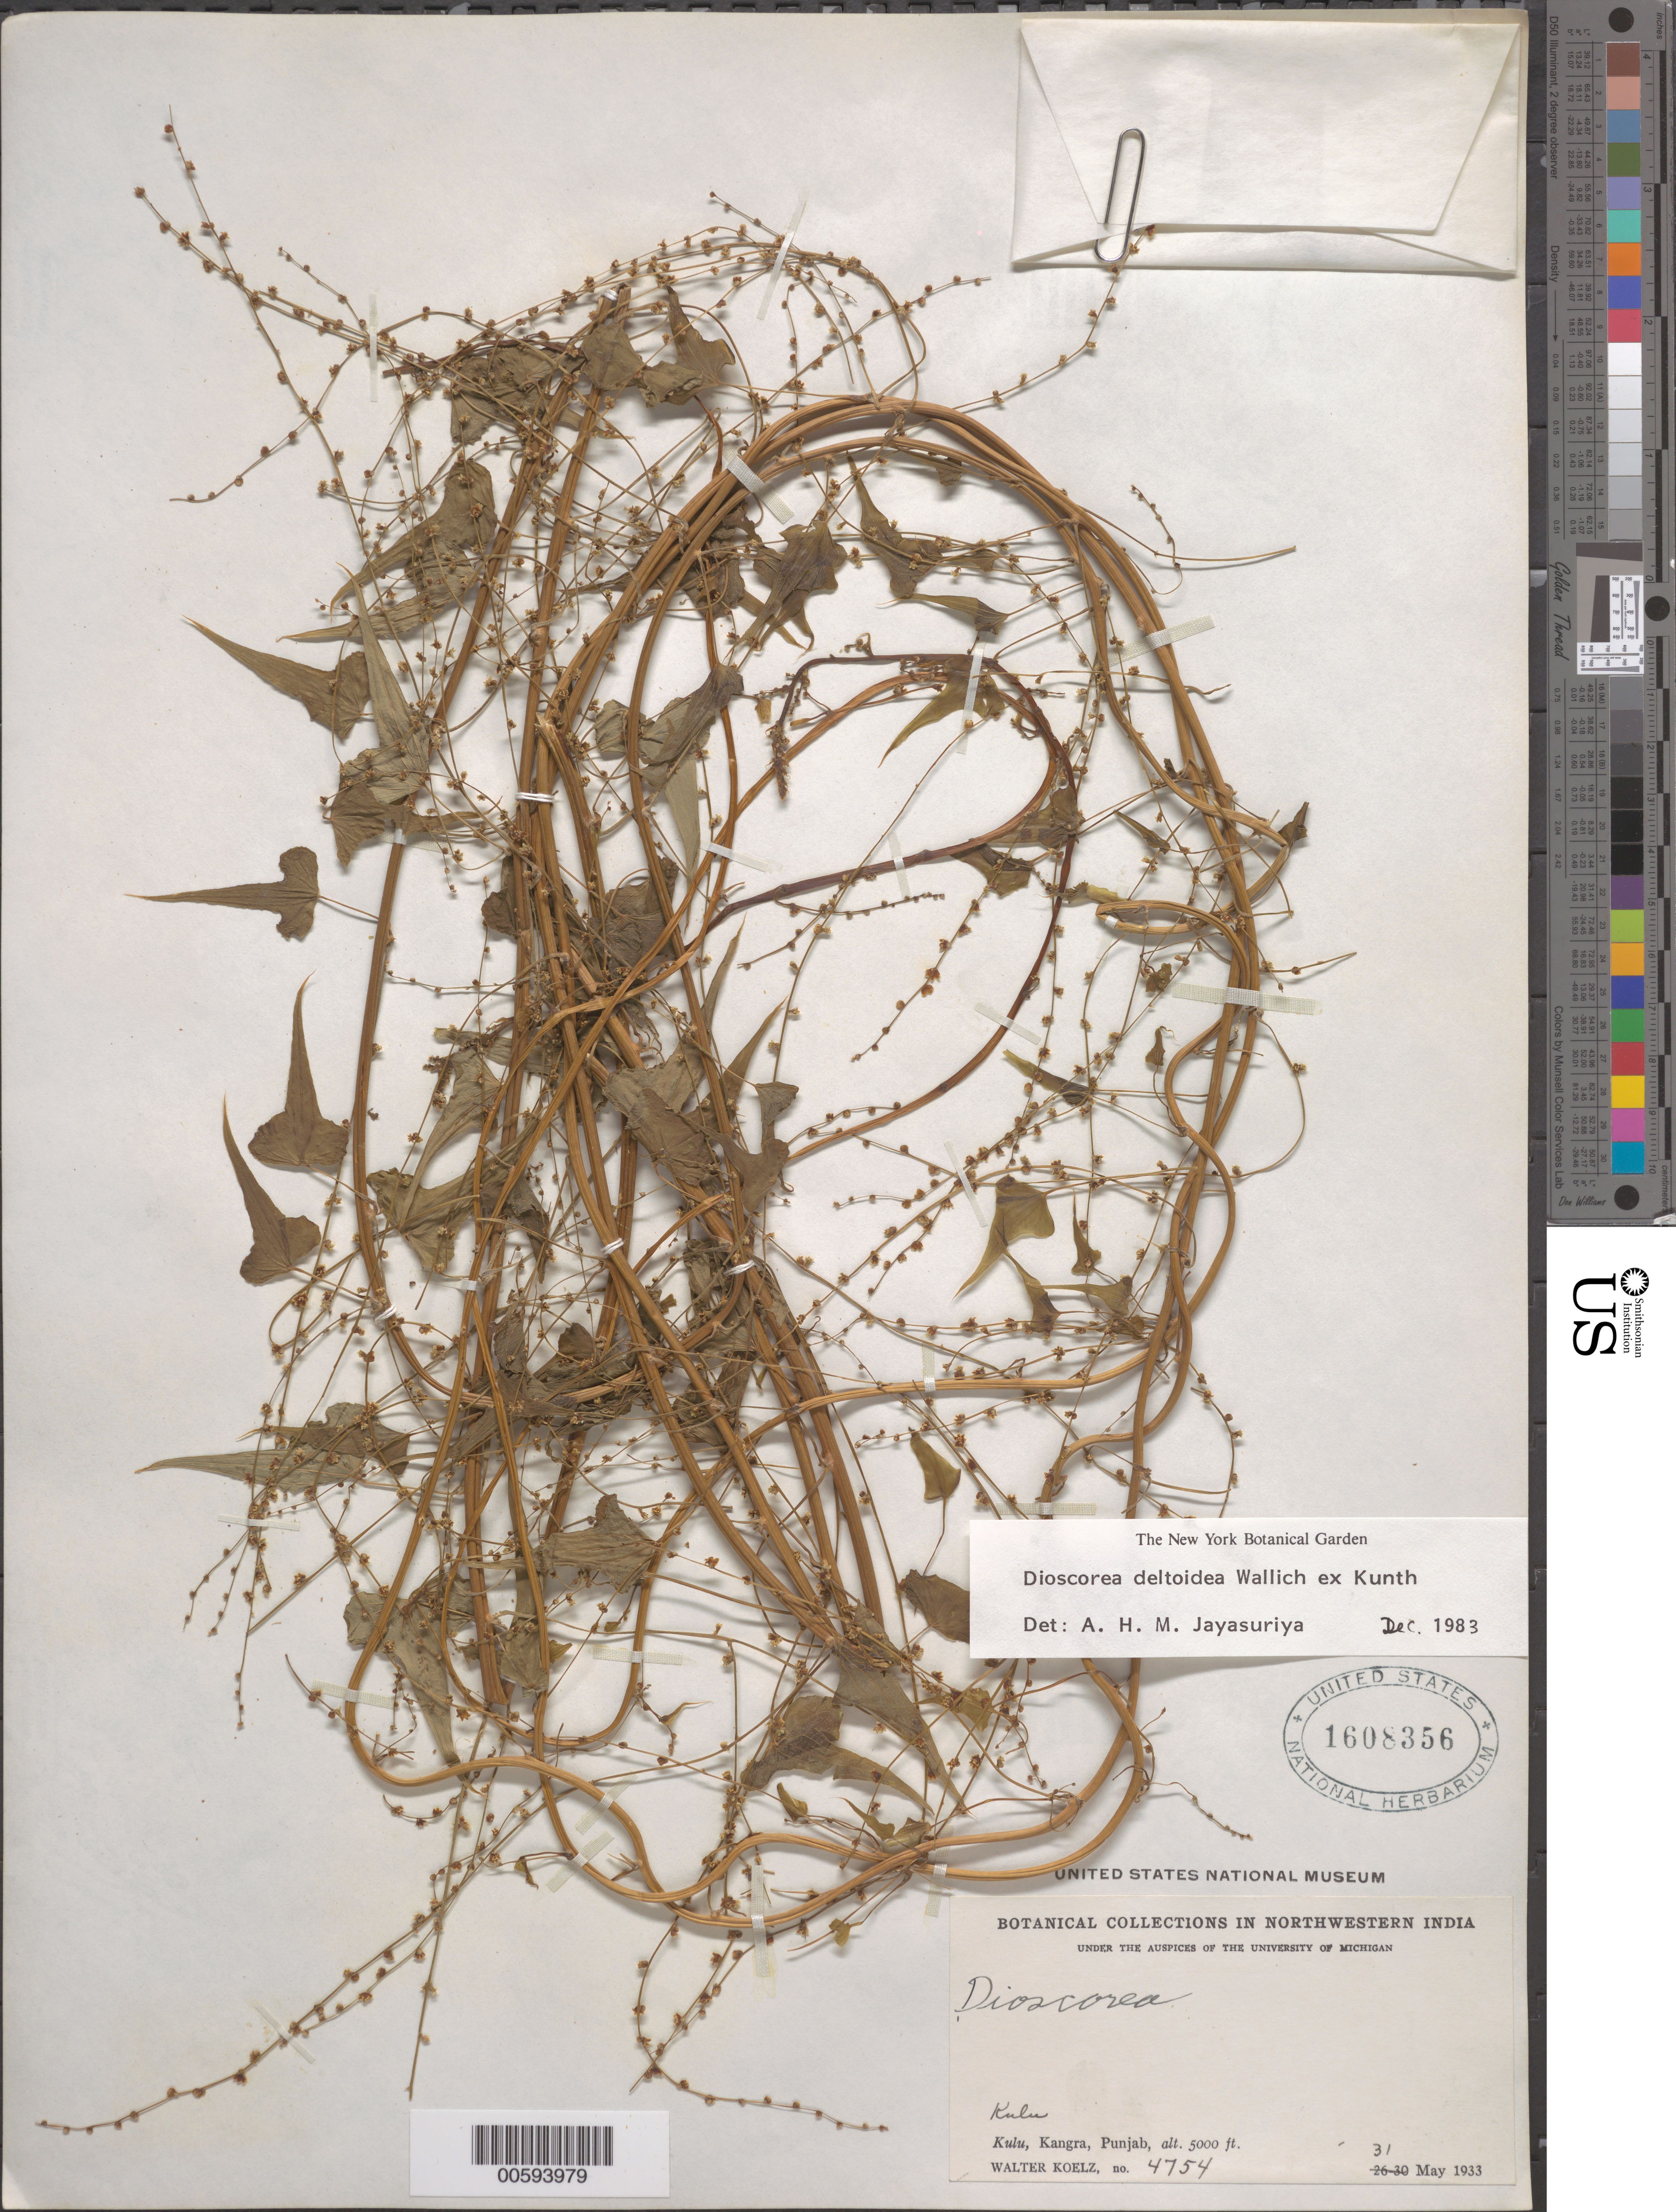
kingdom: Plantae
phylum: Tracheophyta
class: Liliopsida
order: Dioscoreales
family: Dioscoreaceae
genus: Dioscorea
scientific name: Dioscorea deltoidea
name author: Wall.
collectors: W. N. Koelz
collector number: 4754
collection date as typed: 31 May 1933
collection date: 1933-05-31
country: India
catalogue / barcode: US 1608356